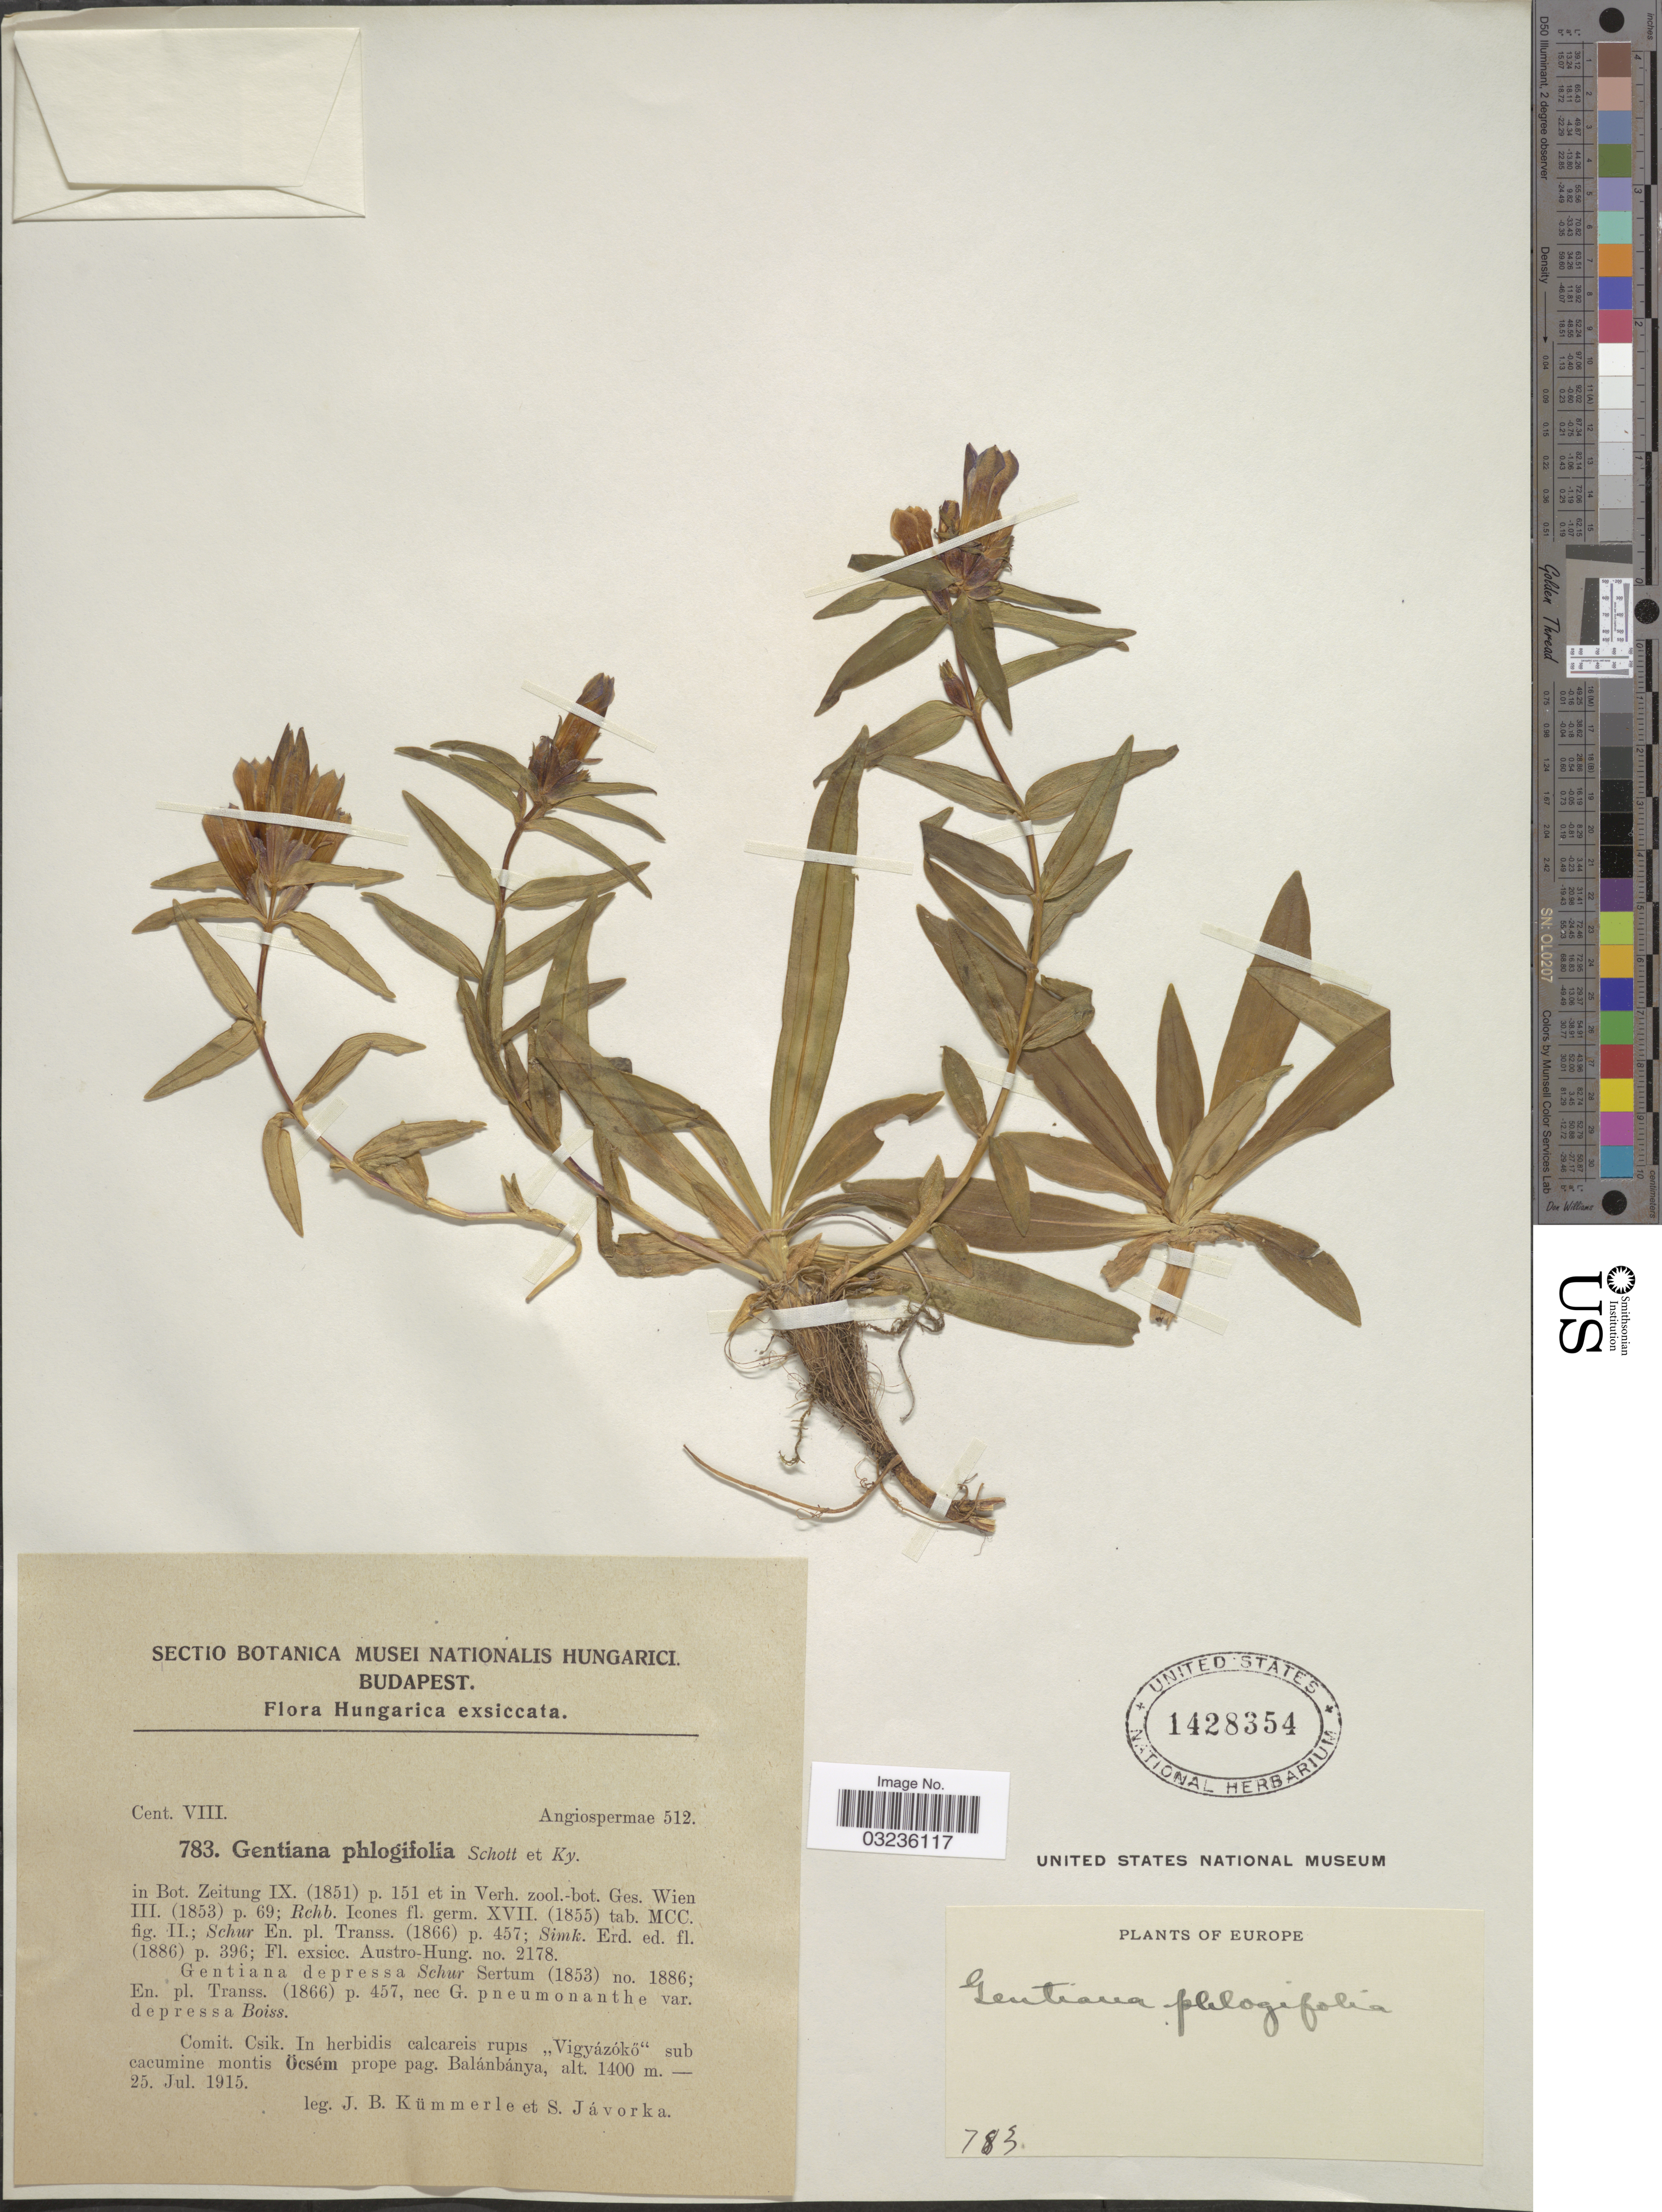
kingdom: Plantae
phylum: Tracheophyta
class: Magnoliopsida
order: Gentianales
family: Gentianaceae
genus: Gentiana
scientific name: Gentiana phlogifolia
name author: Schott & Kotschy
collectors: J. Kummerle & S. Javorka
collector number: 783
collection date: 1915-07-25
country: Hungary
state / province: Budapest, Capital District of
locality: Comit. Csik, In herbidis calcareis rupis, "Vigyázóko" sub cacumine montis Öesém prope pag. Balánbánya.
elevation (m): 1400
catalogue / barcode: US 1428354